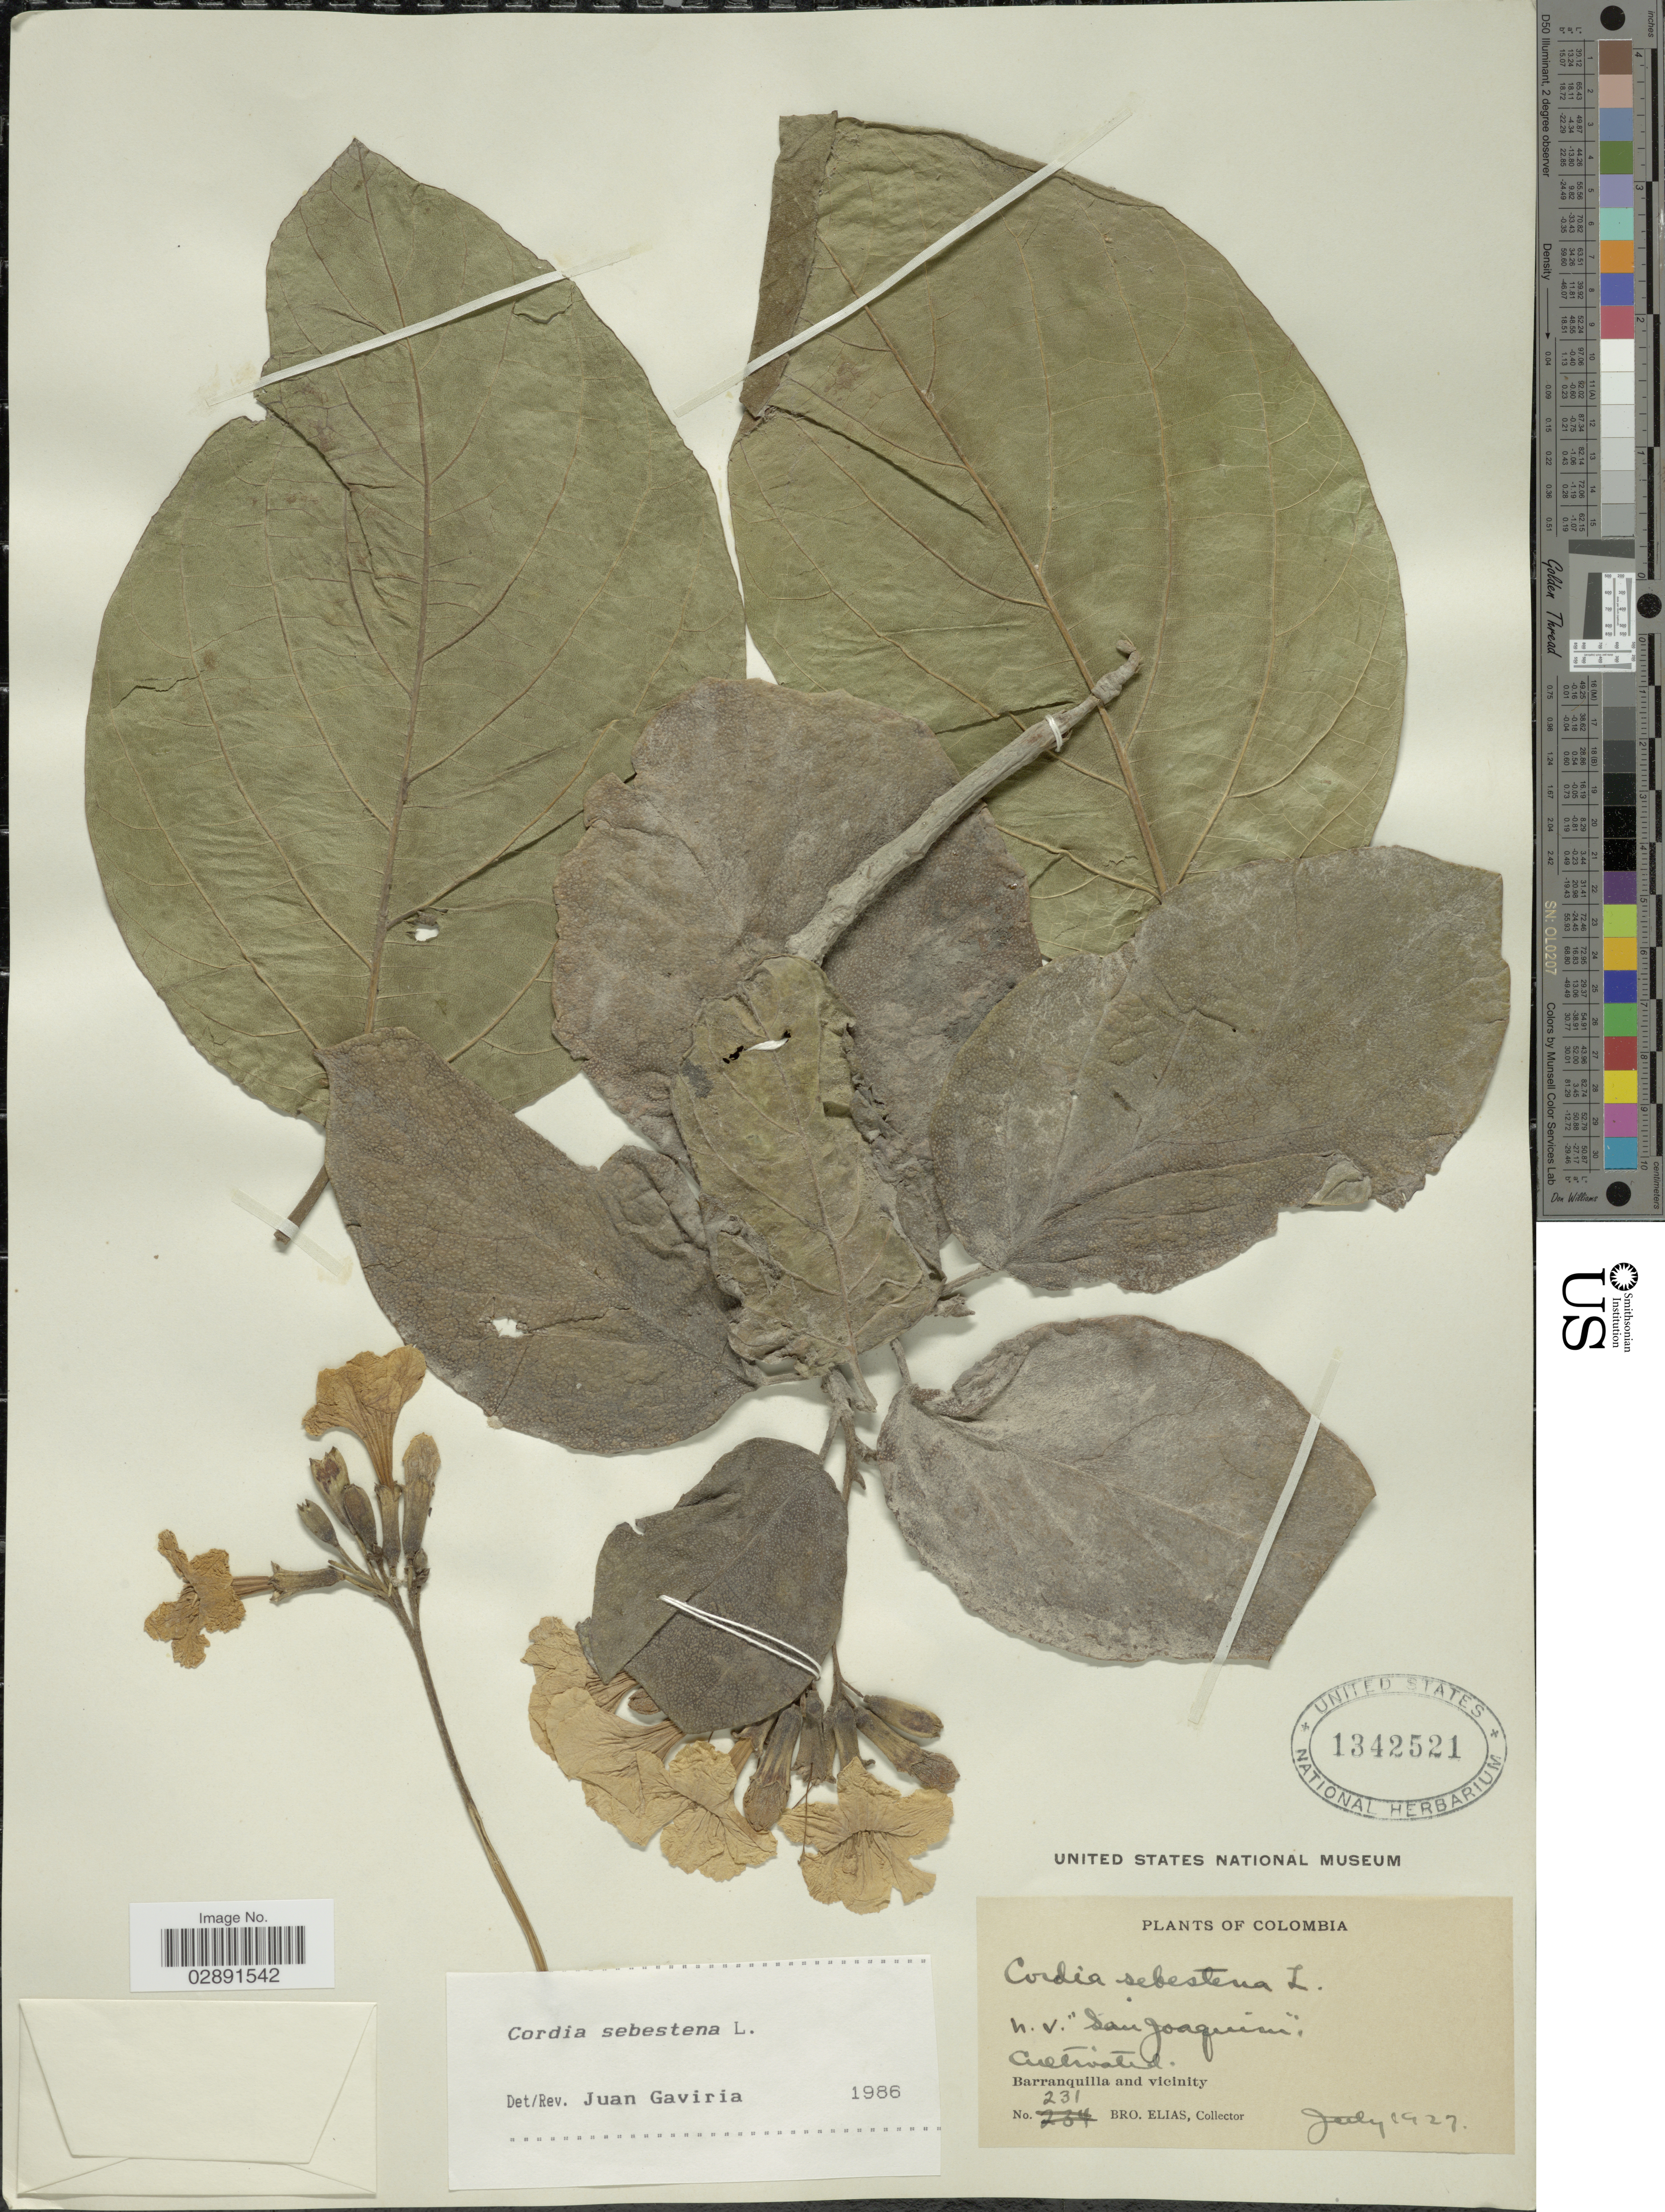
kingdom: Plantae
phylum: Tracheophyta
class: Magnoliopsida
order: Boraginales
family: Cordiaceae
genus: Cordia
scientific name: Cordia sebestena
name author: L.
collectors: Bro. Elias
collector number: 231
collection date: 1927-07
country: Colombia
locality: Barranquilla and vicinity.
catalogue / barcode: US 1342542